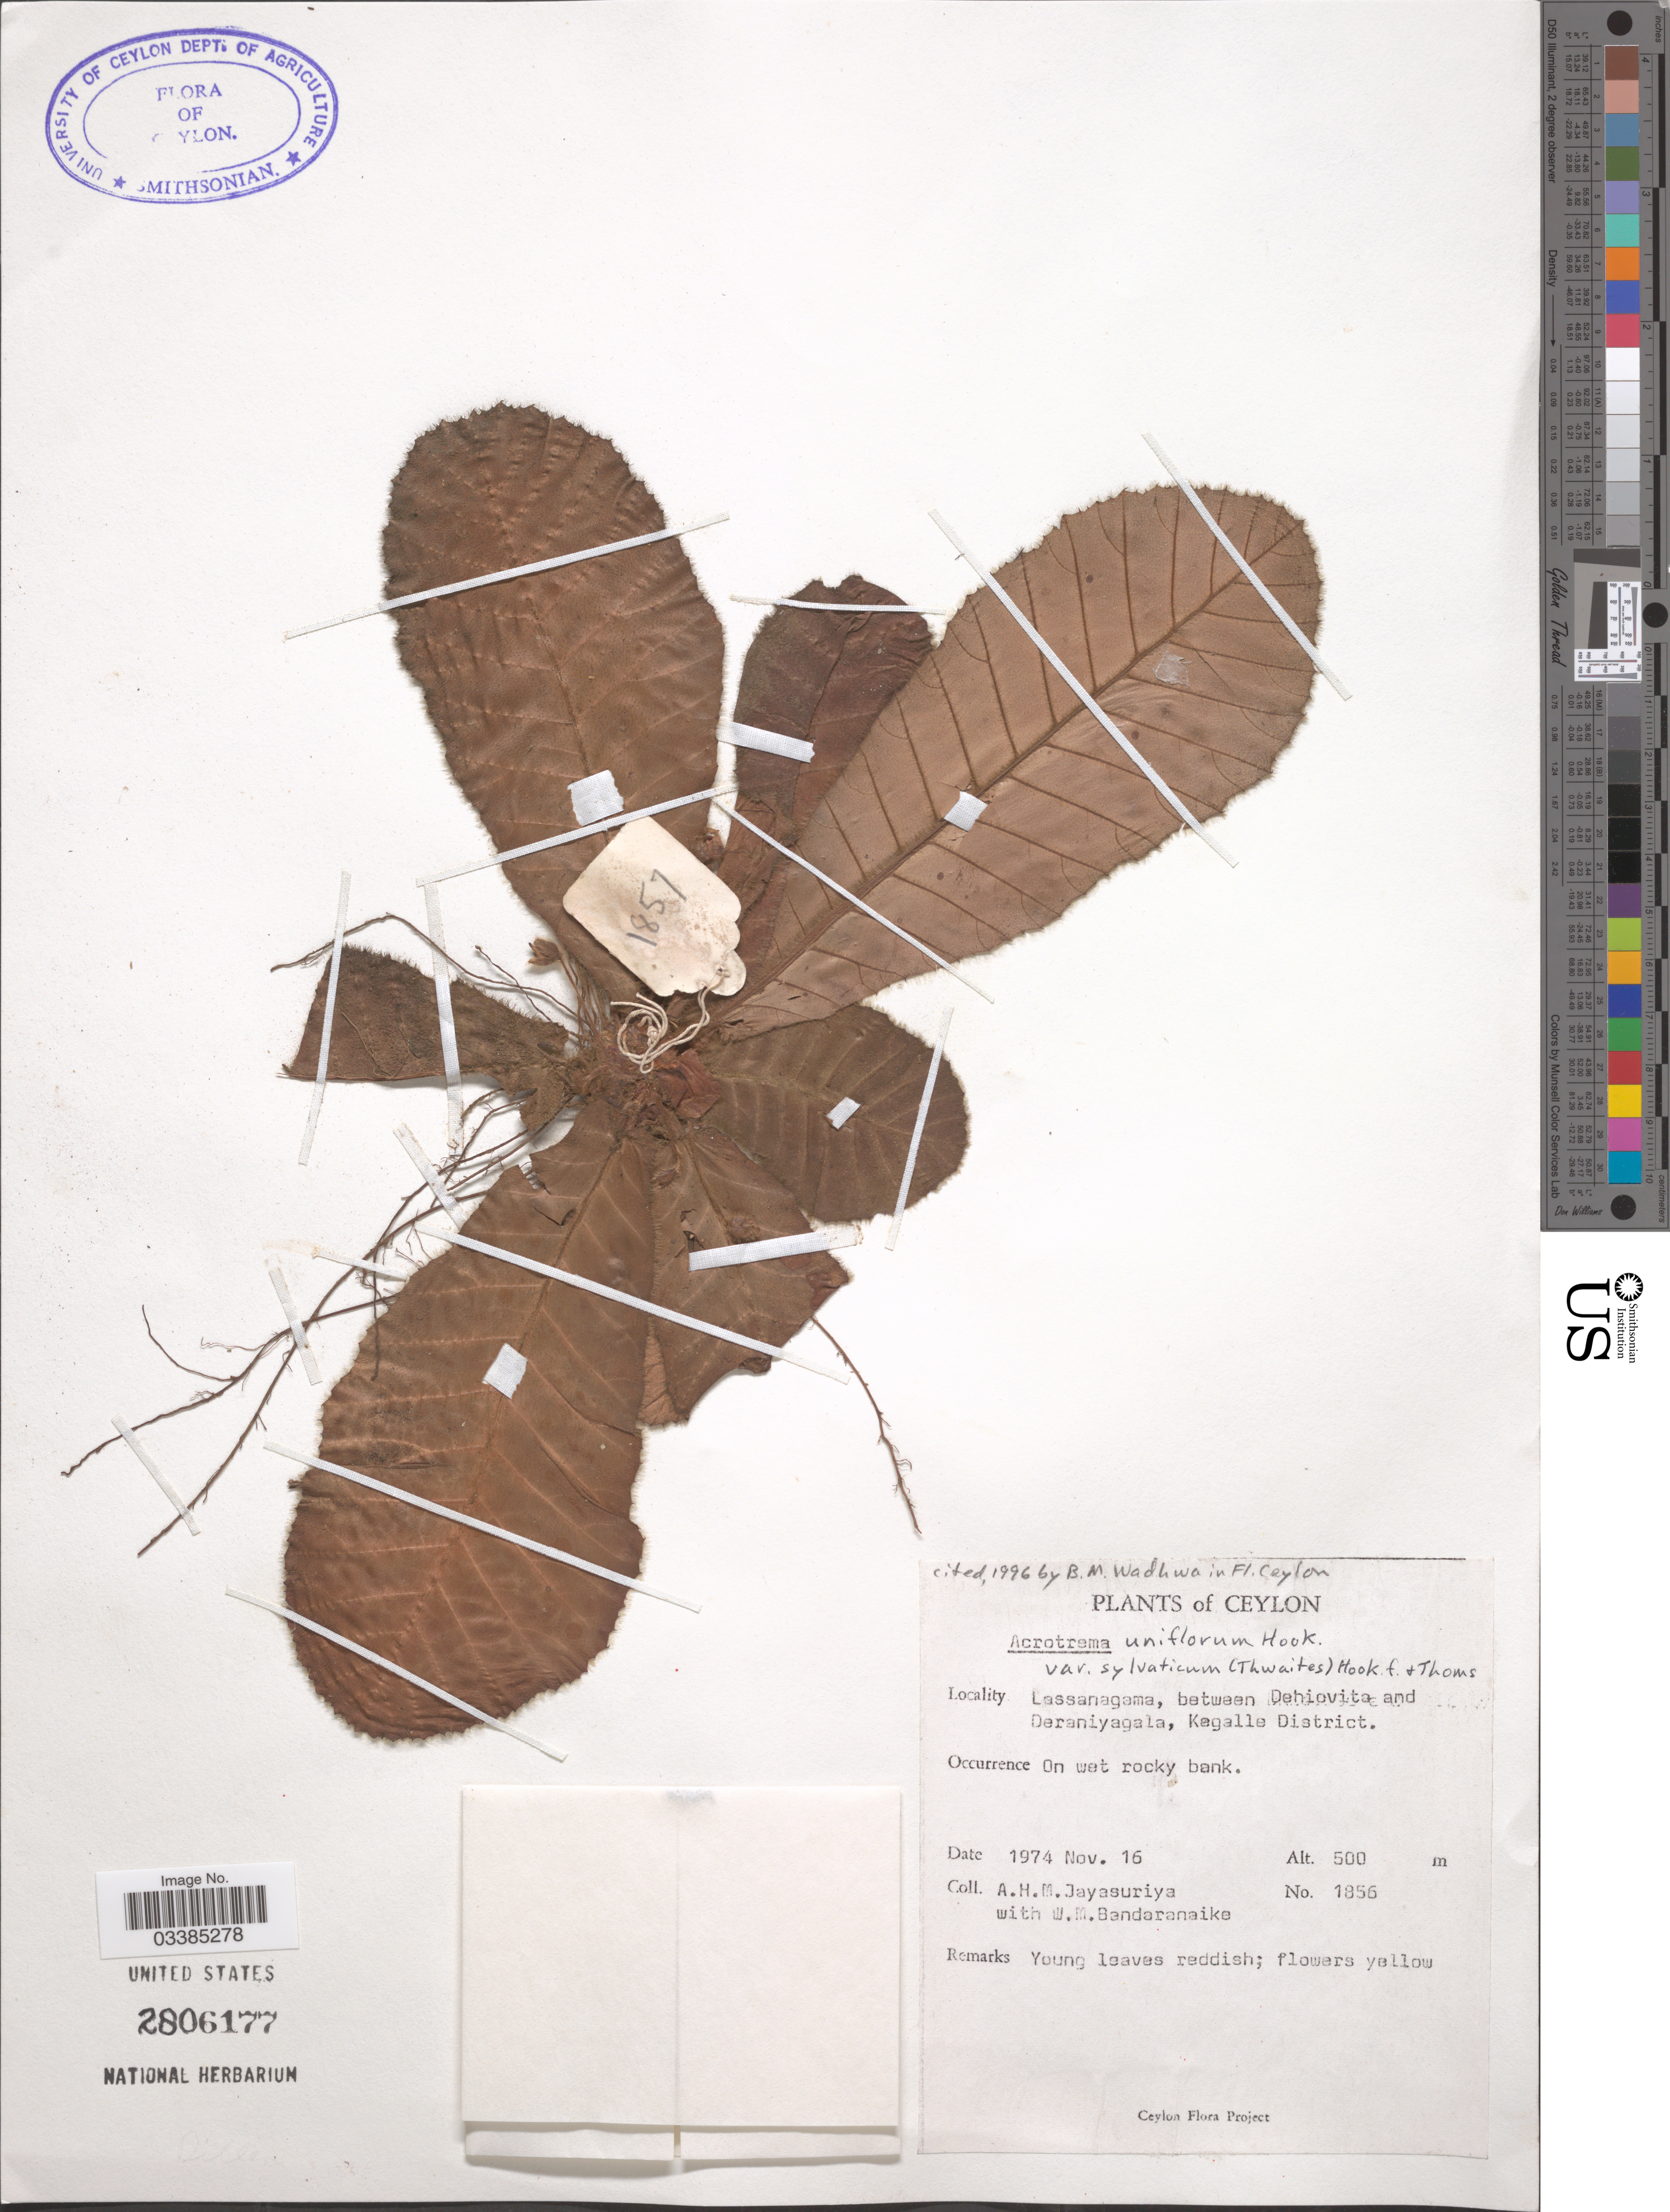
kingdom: Plantae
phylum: Tracheophyta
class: Magnoliopsida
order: Dilleniales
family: Dilleniaceae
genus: Acrotrema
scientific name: Acrotrema uniflorum var. sylvaticum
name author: (Thwaites) Hook. f. & Thomson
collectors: A. H. Jayasuriya & W. Bandaranayake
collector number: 1856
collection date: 1974-11-16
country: Sri Lanka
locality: Ceylon. Lassanagama, between Dehiovita and Deraniyagala, Kegalle District.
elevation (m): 500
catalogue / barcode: US 2806177